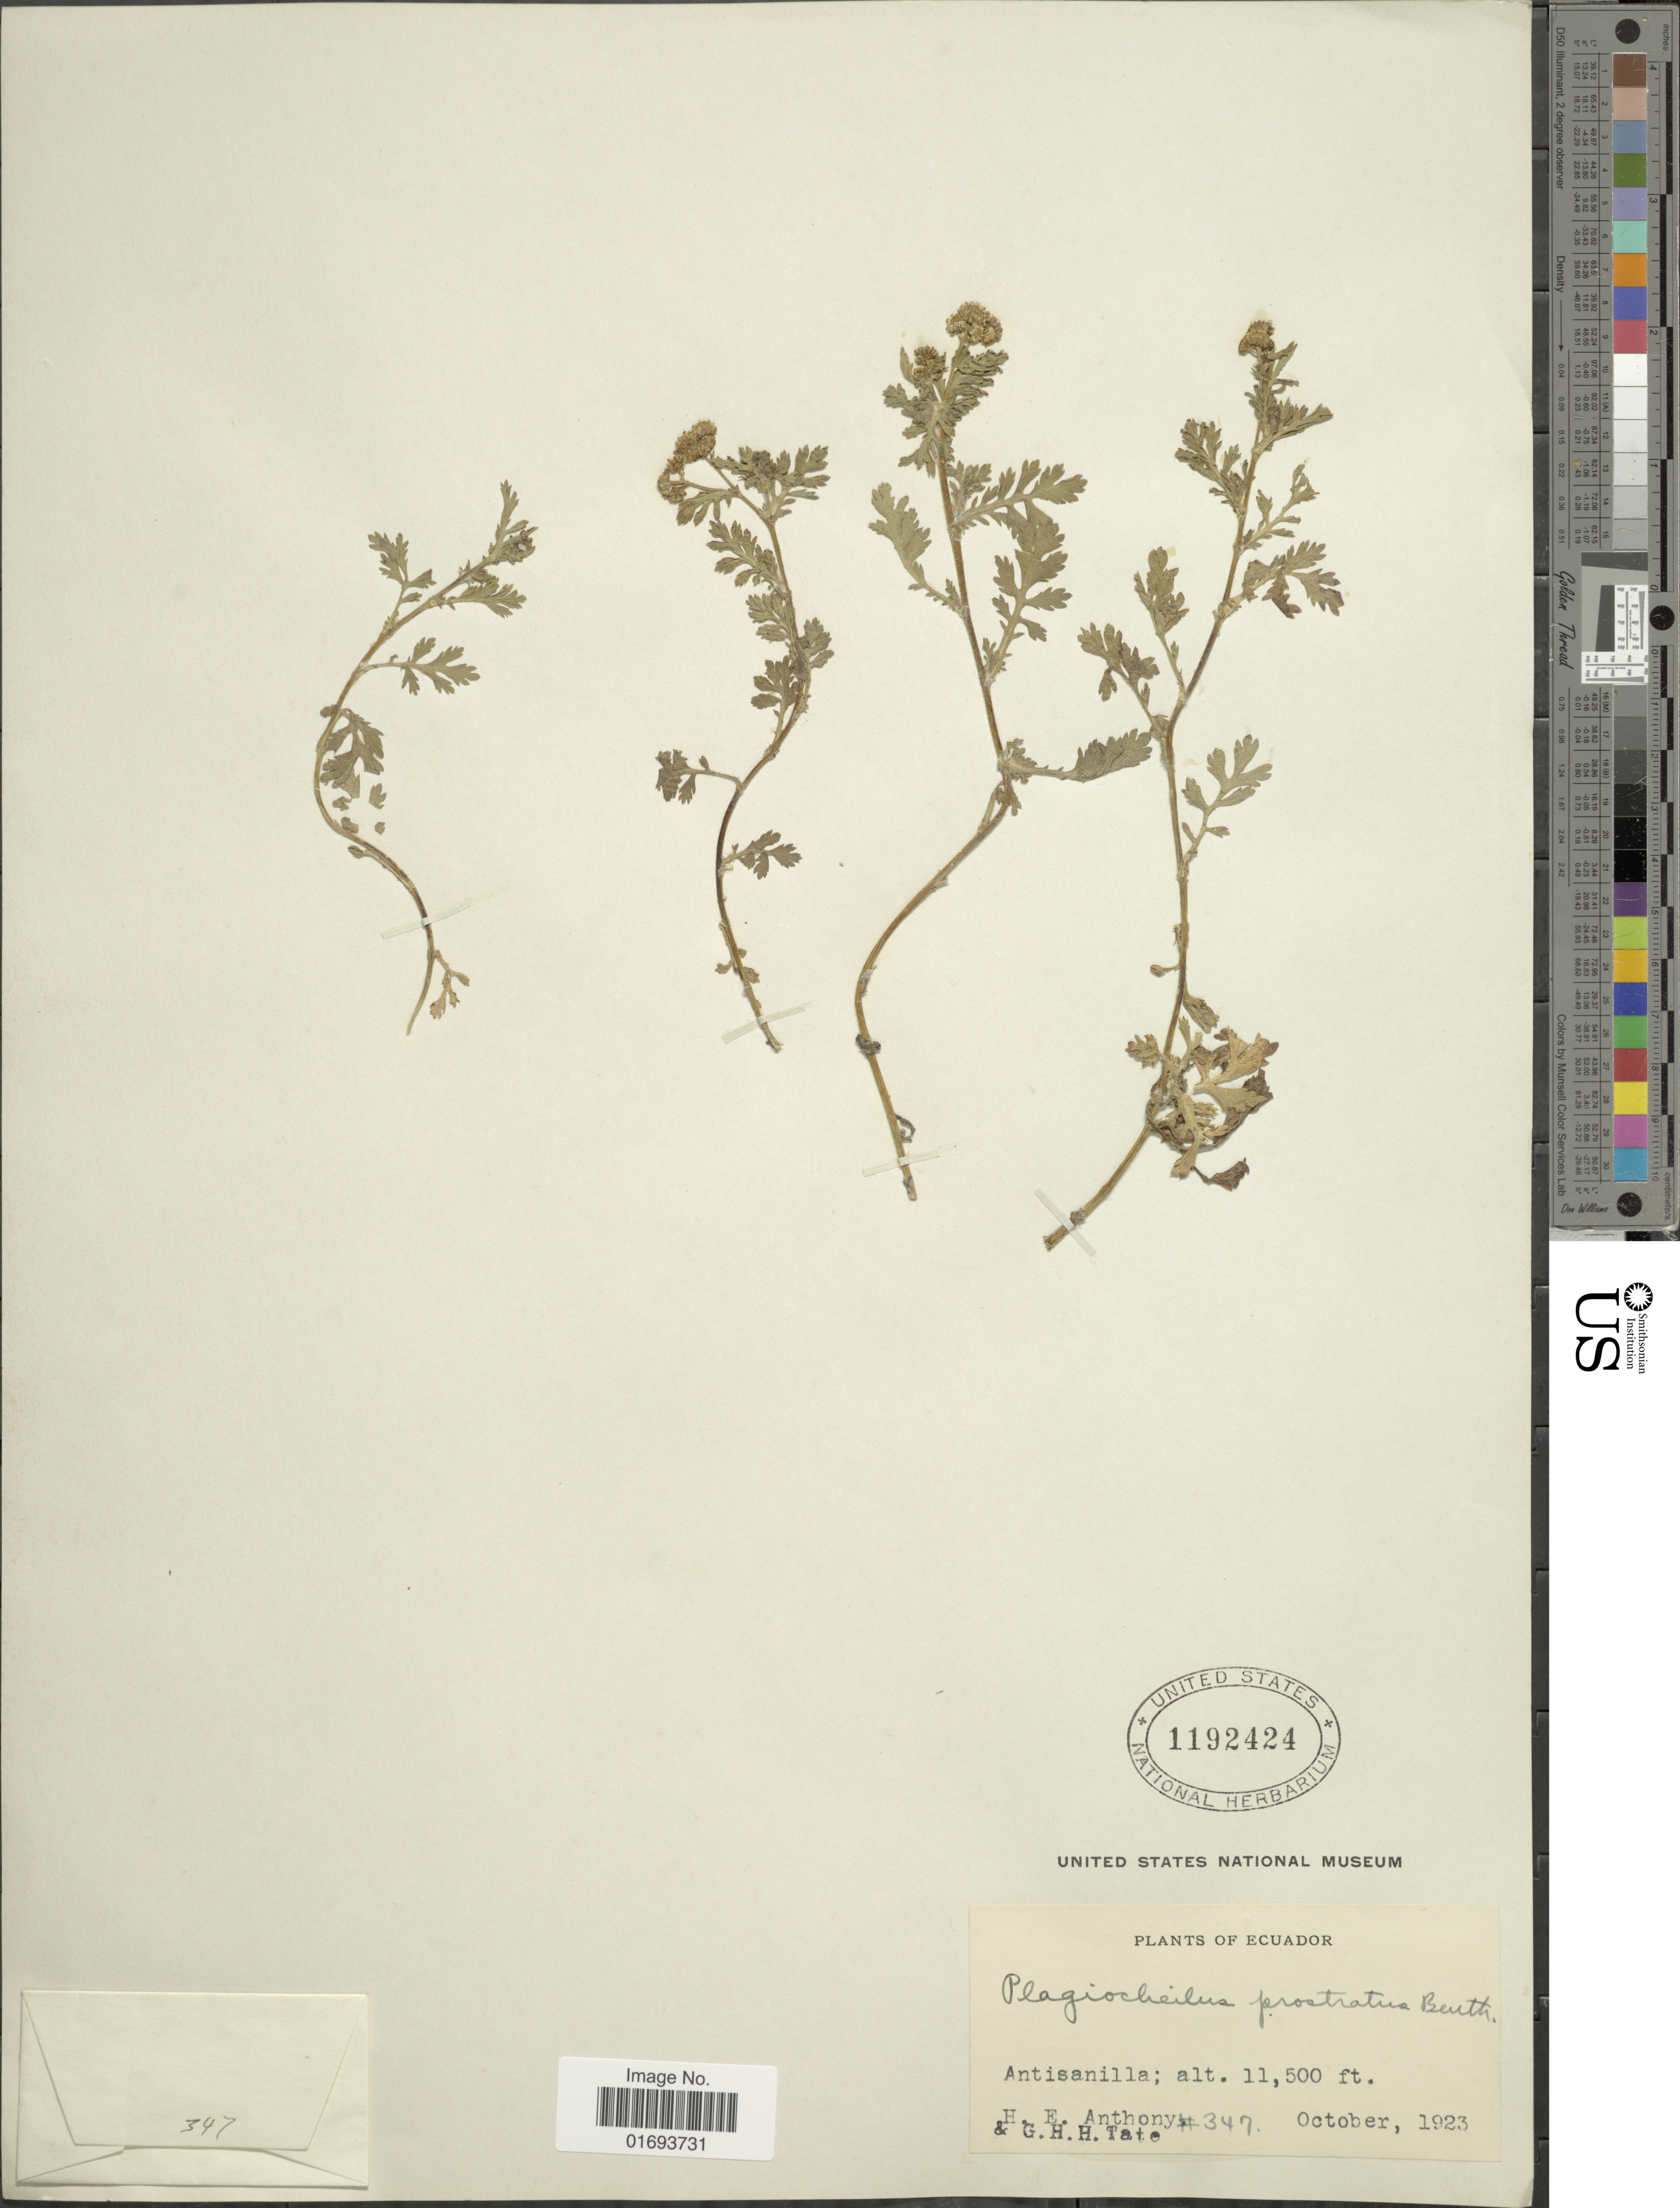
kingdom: Plantae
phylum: Tracheophyta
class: Magnoliopsida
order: Asterales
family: Asteraceae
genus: Plagiocheilus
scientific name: Plagiocheilus prostratus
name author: Benth.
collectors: H. E. Anthony & G. Tate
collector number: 347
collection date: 1923-10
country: Ecuador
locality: Ecuador. Antisanilla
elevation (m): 3505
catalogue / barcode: US 1192424